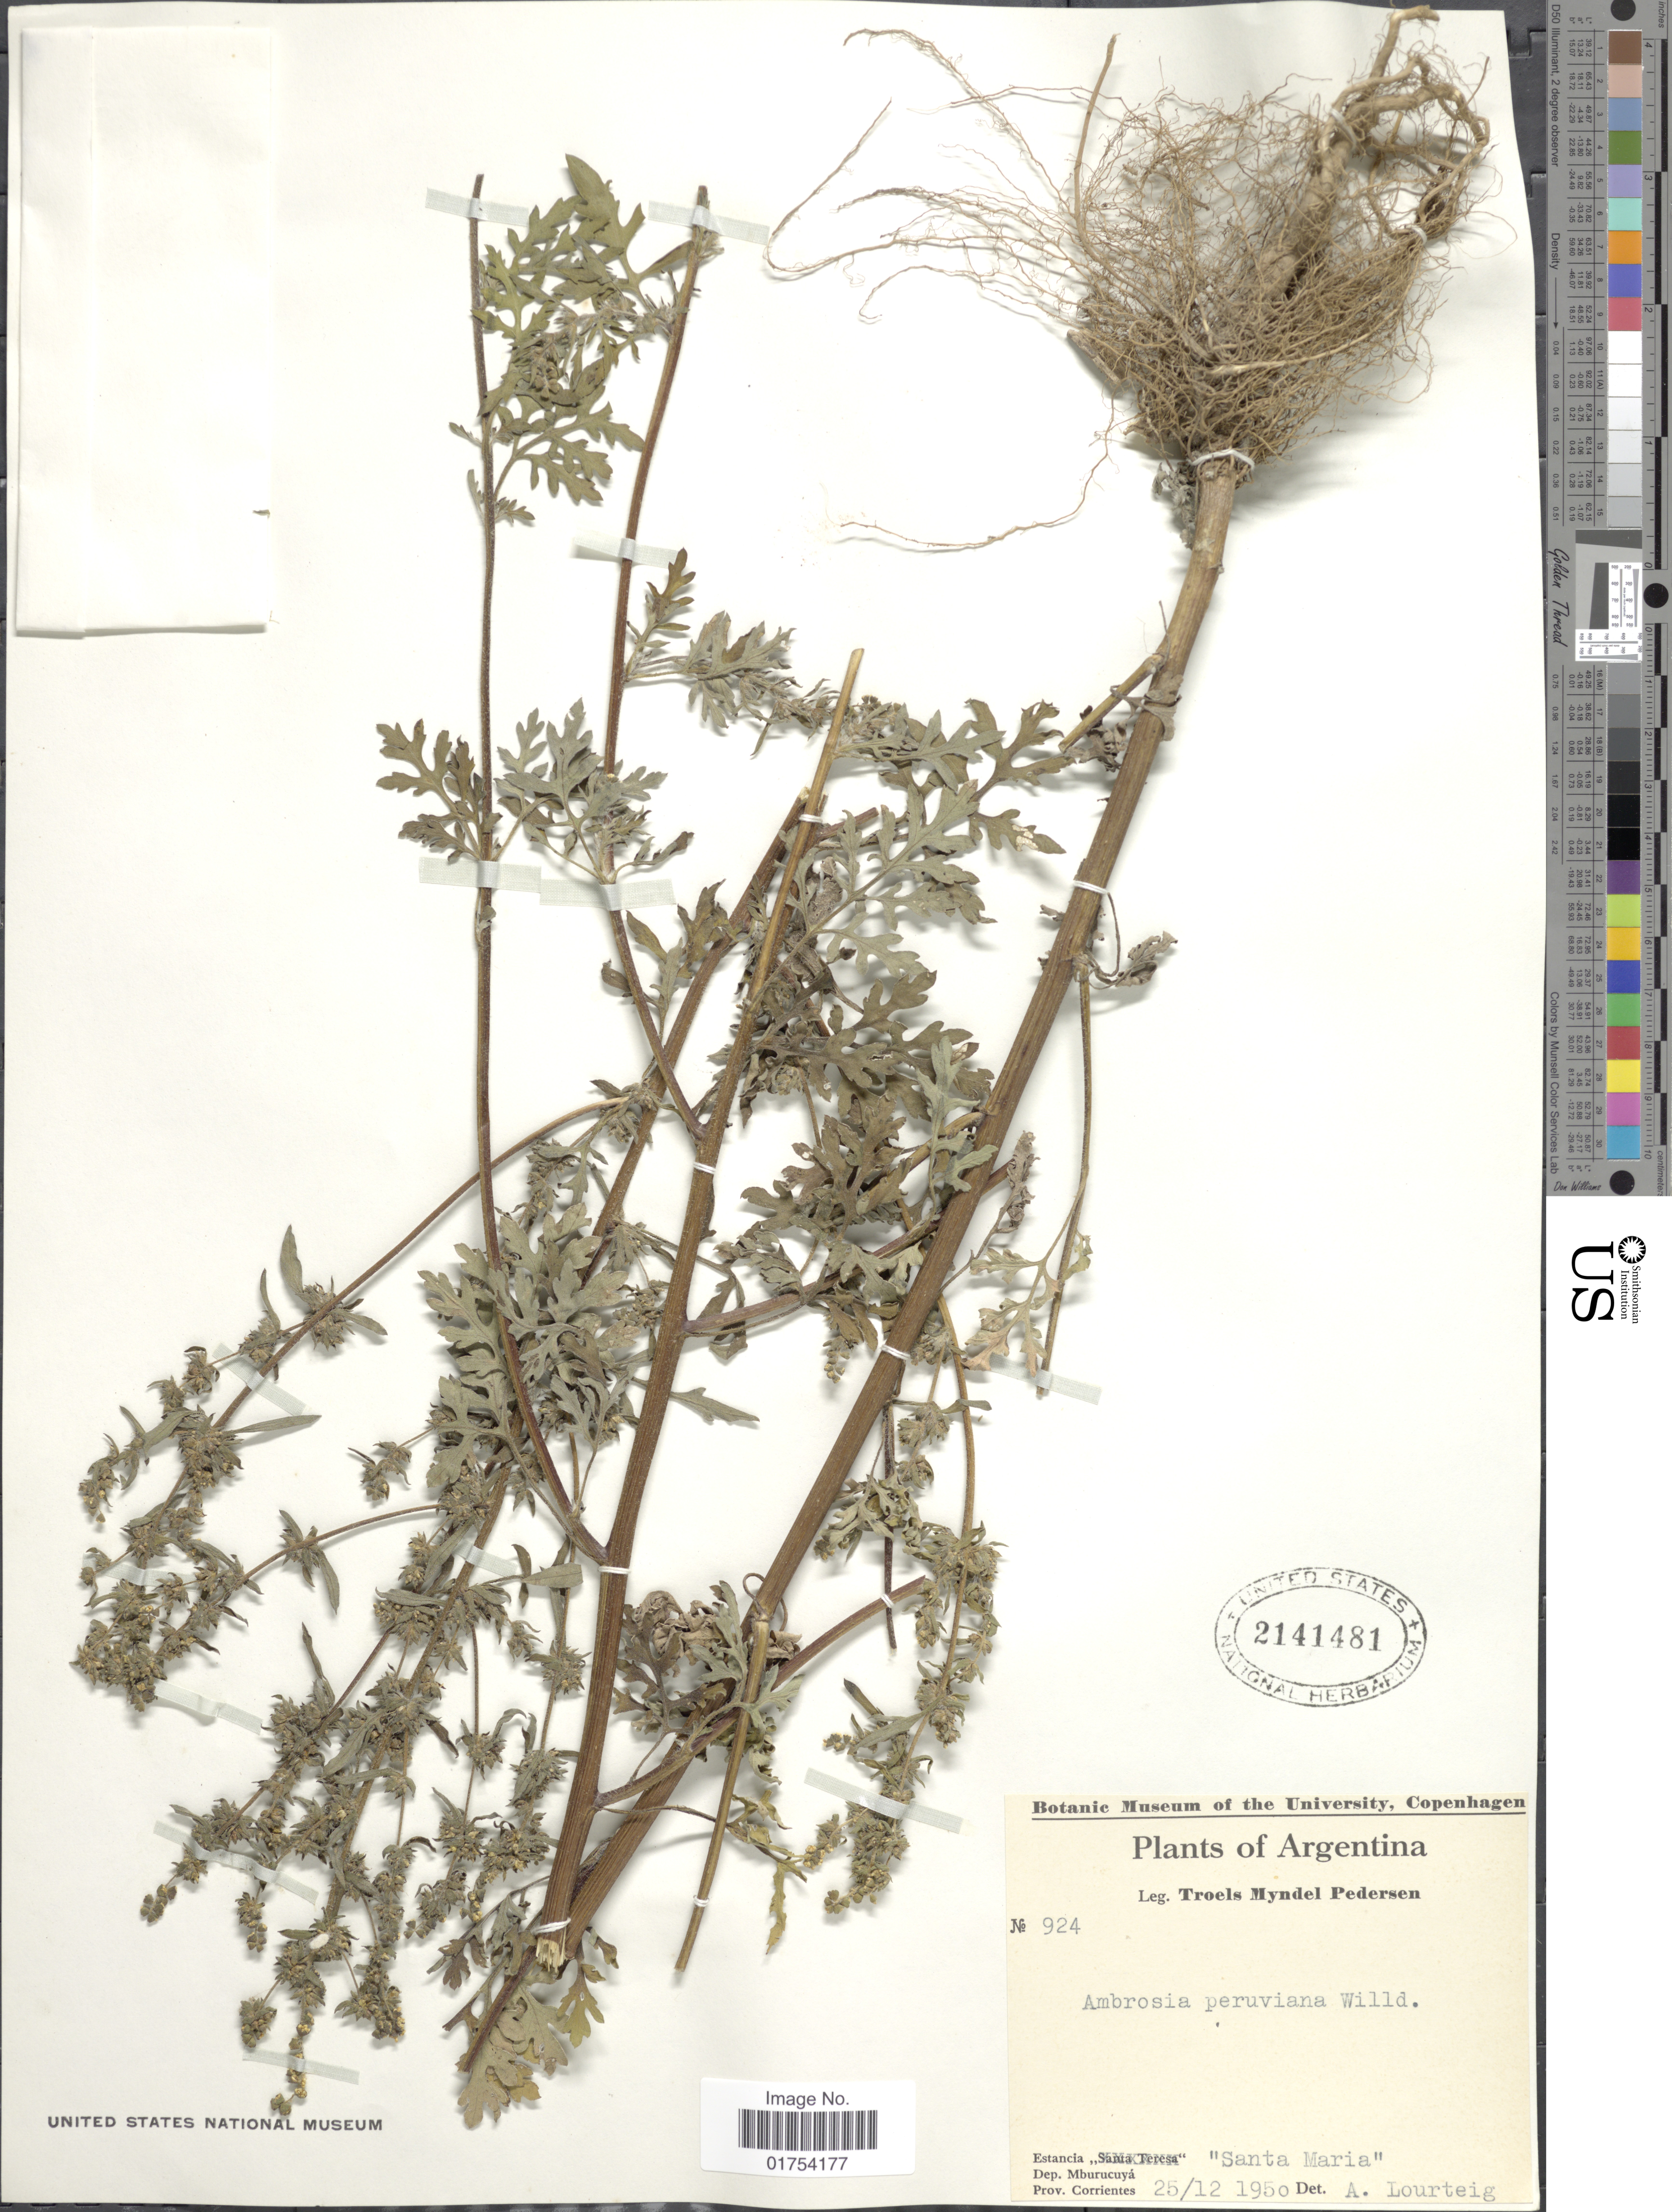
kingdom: Plantae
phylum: Tracheophyta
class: Magnoliopsida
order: Asterales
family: Asteraceae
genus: Ambrosia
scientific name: Ambrosia peruviana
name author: Willd.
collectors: T. Pederson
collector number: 924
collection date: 1950-12-25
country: Argentina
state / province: Corrientes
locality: Estancia "Santa Maria", Dep. Mburucuya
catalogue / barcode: US 2141481